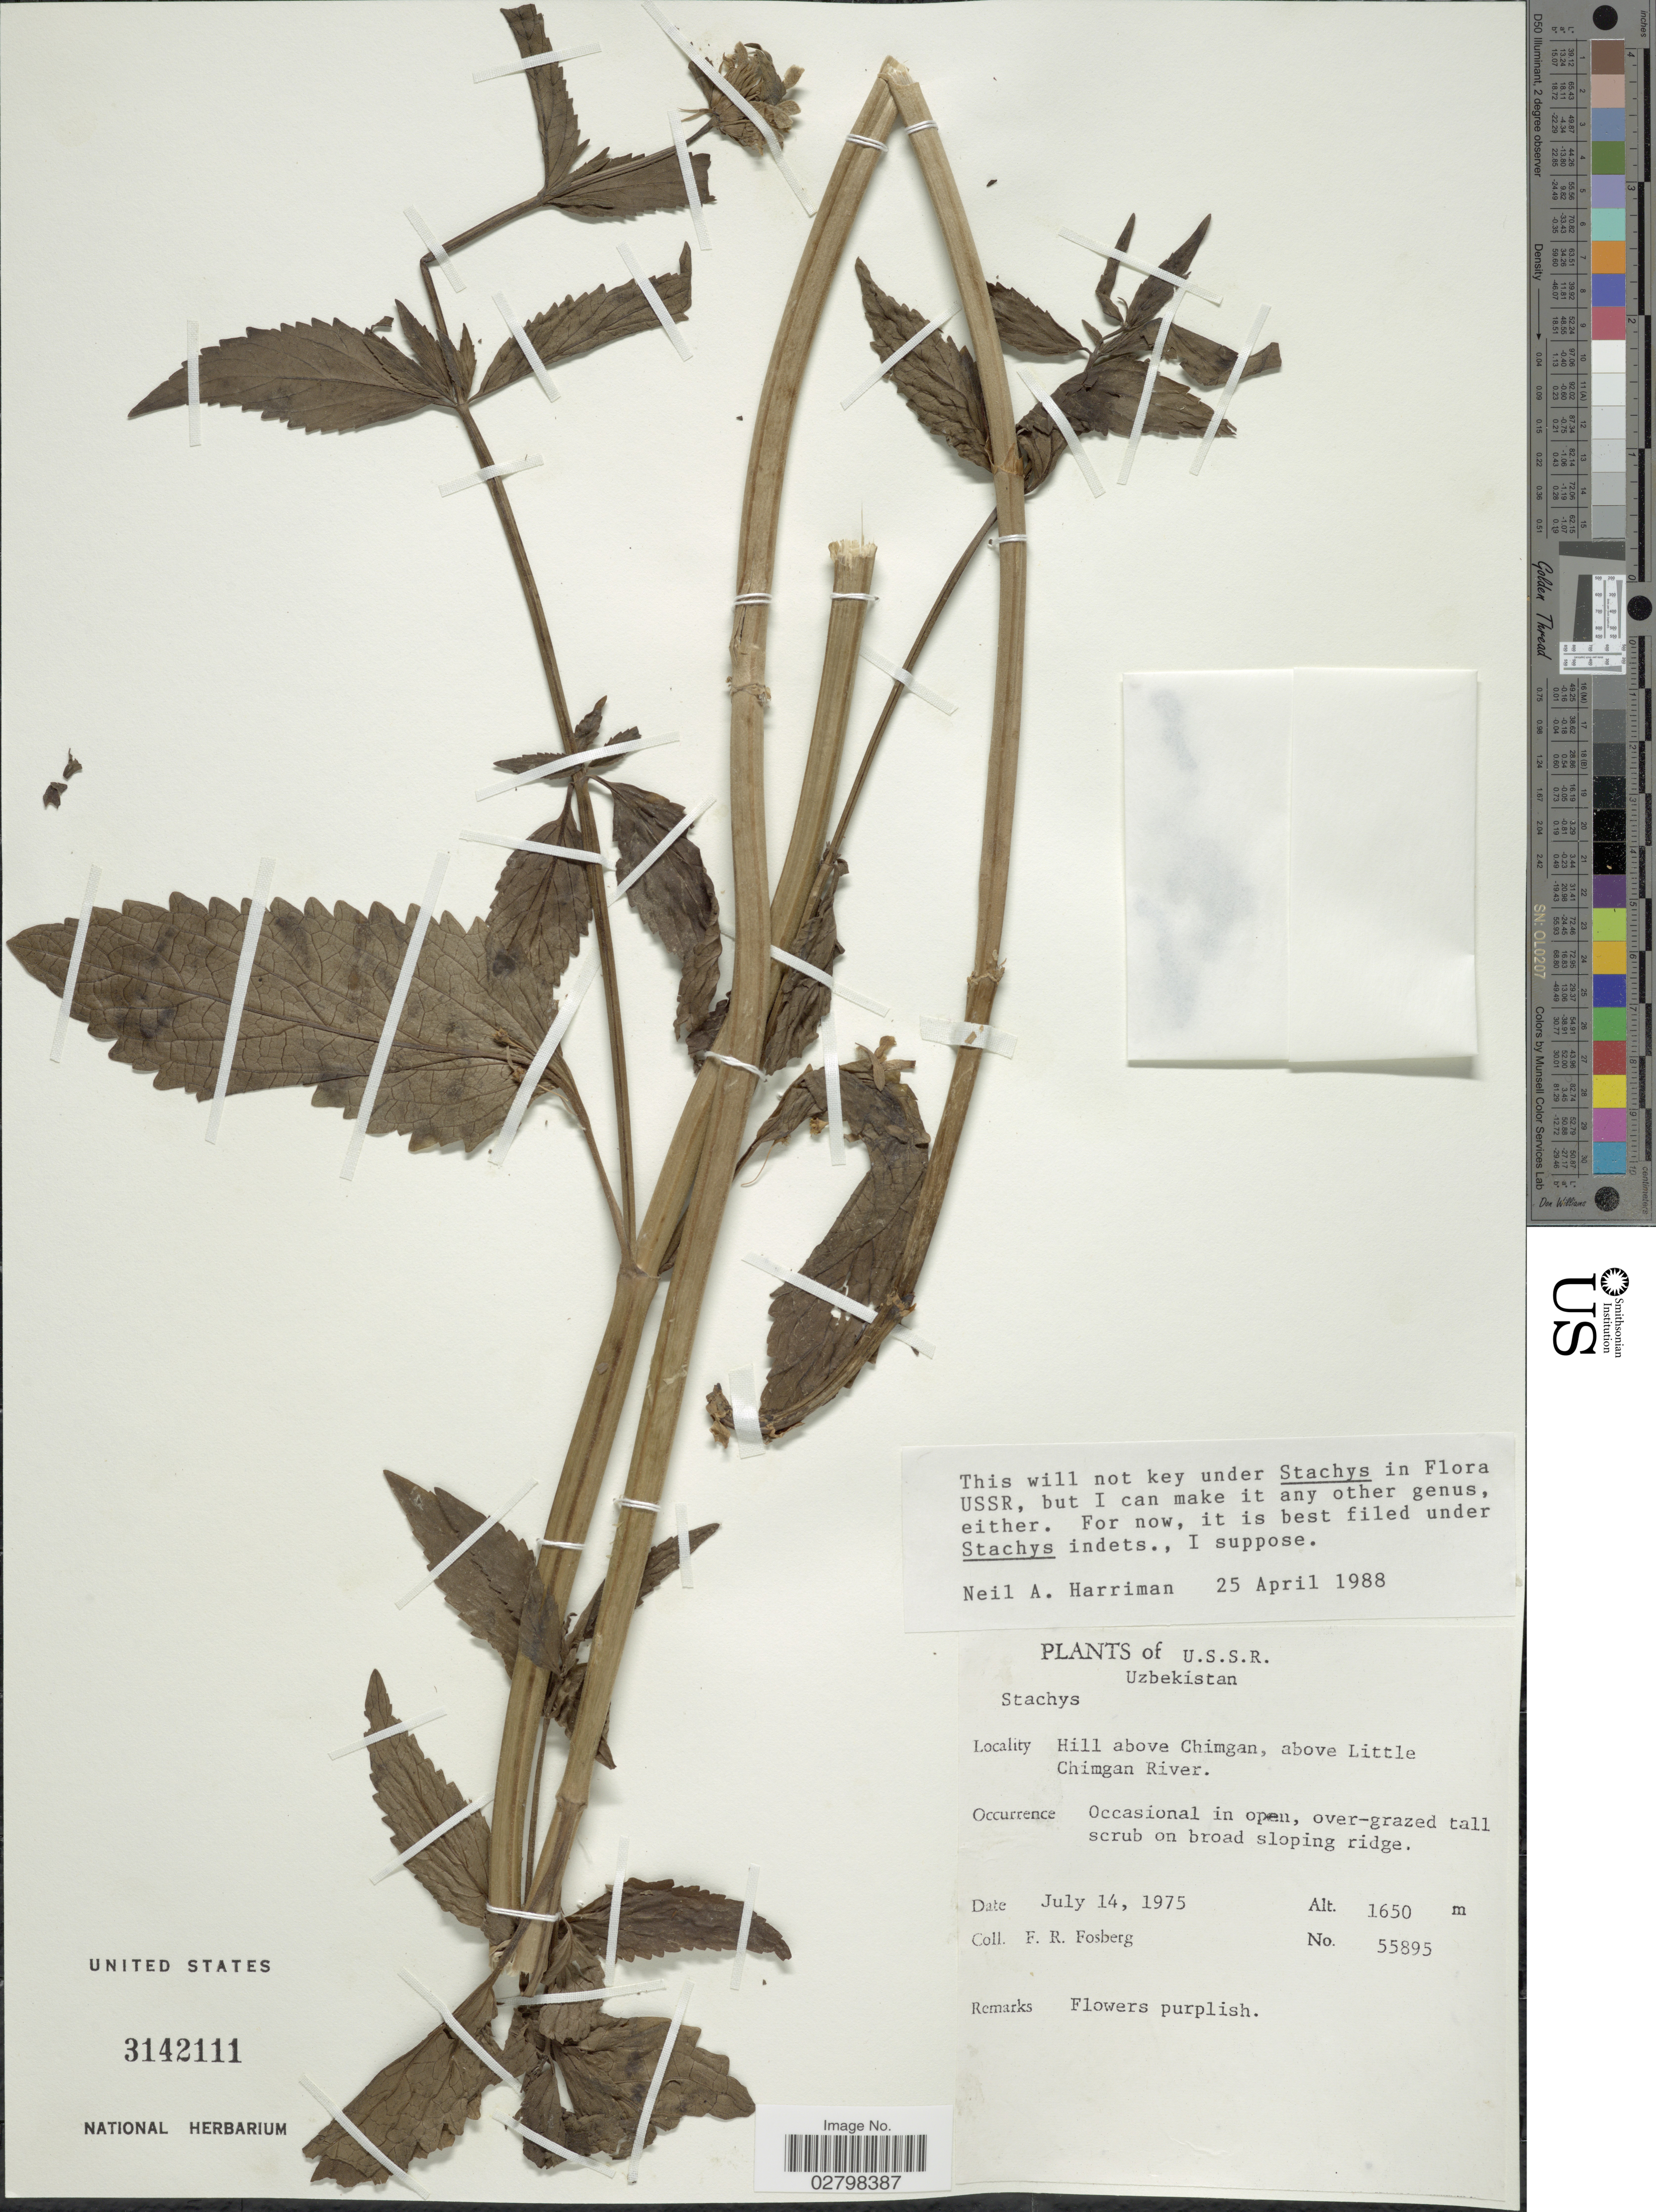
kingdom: Plantae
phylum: Tracheophyta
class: Magnoliopsida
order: Lamiales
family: Lamiaceae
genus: Stachys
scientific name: Stachys sp.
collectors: F. R. Fosberg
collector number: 55895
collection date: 1975-07-14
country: Uzbekistan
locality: U.S.S.R. Hill above Chimgan, above Little Chimgan River.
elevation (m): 1650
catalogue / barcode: US 3142111